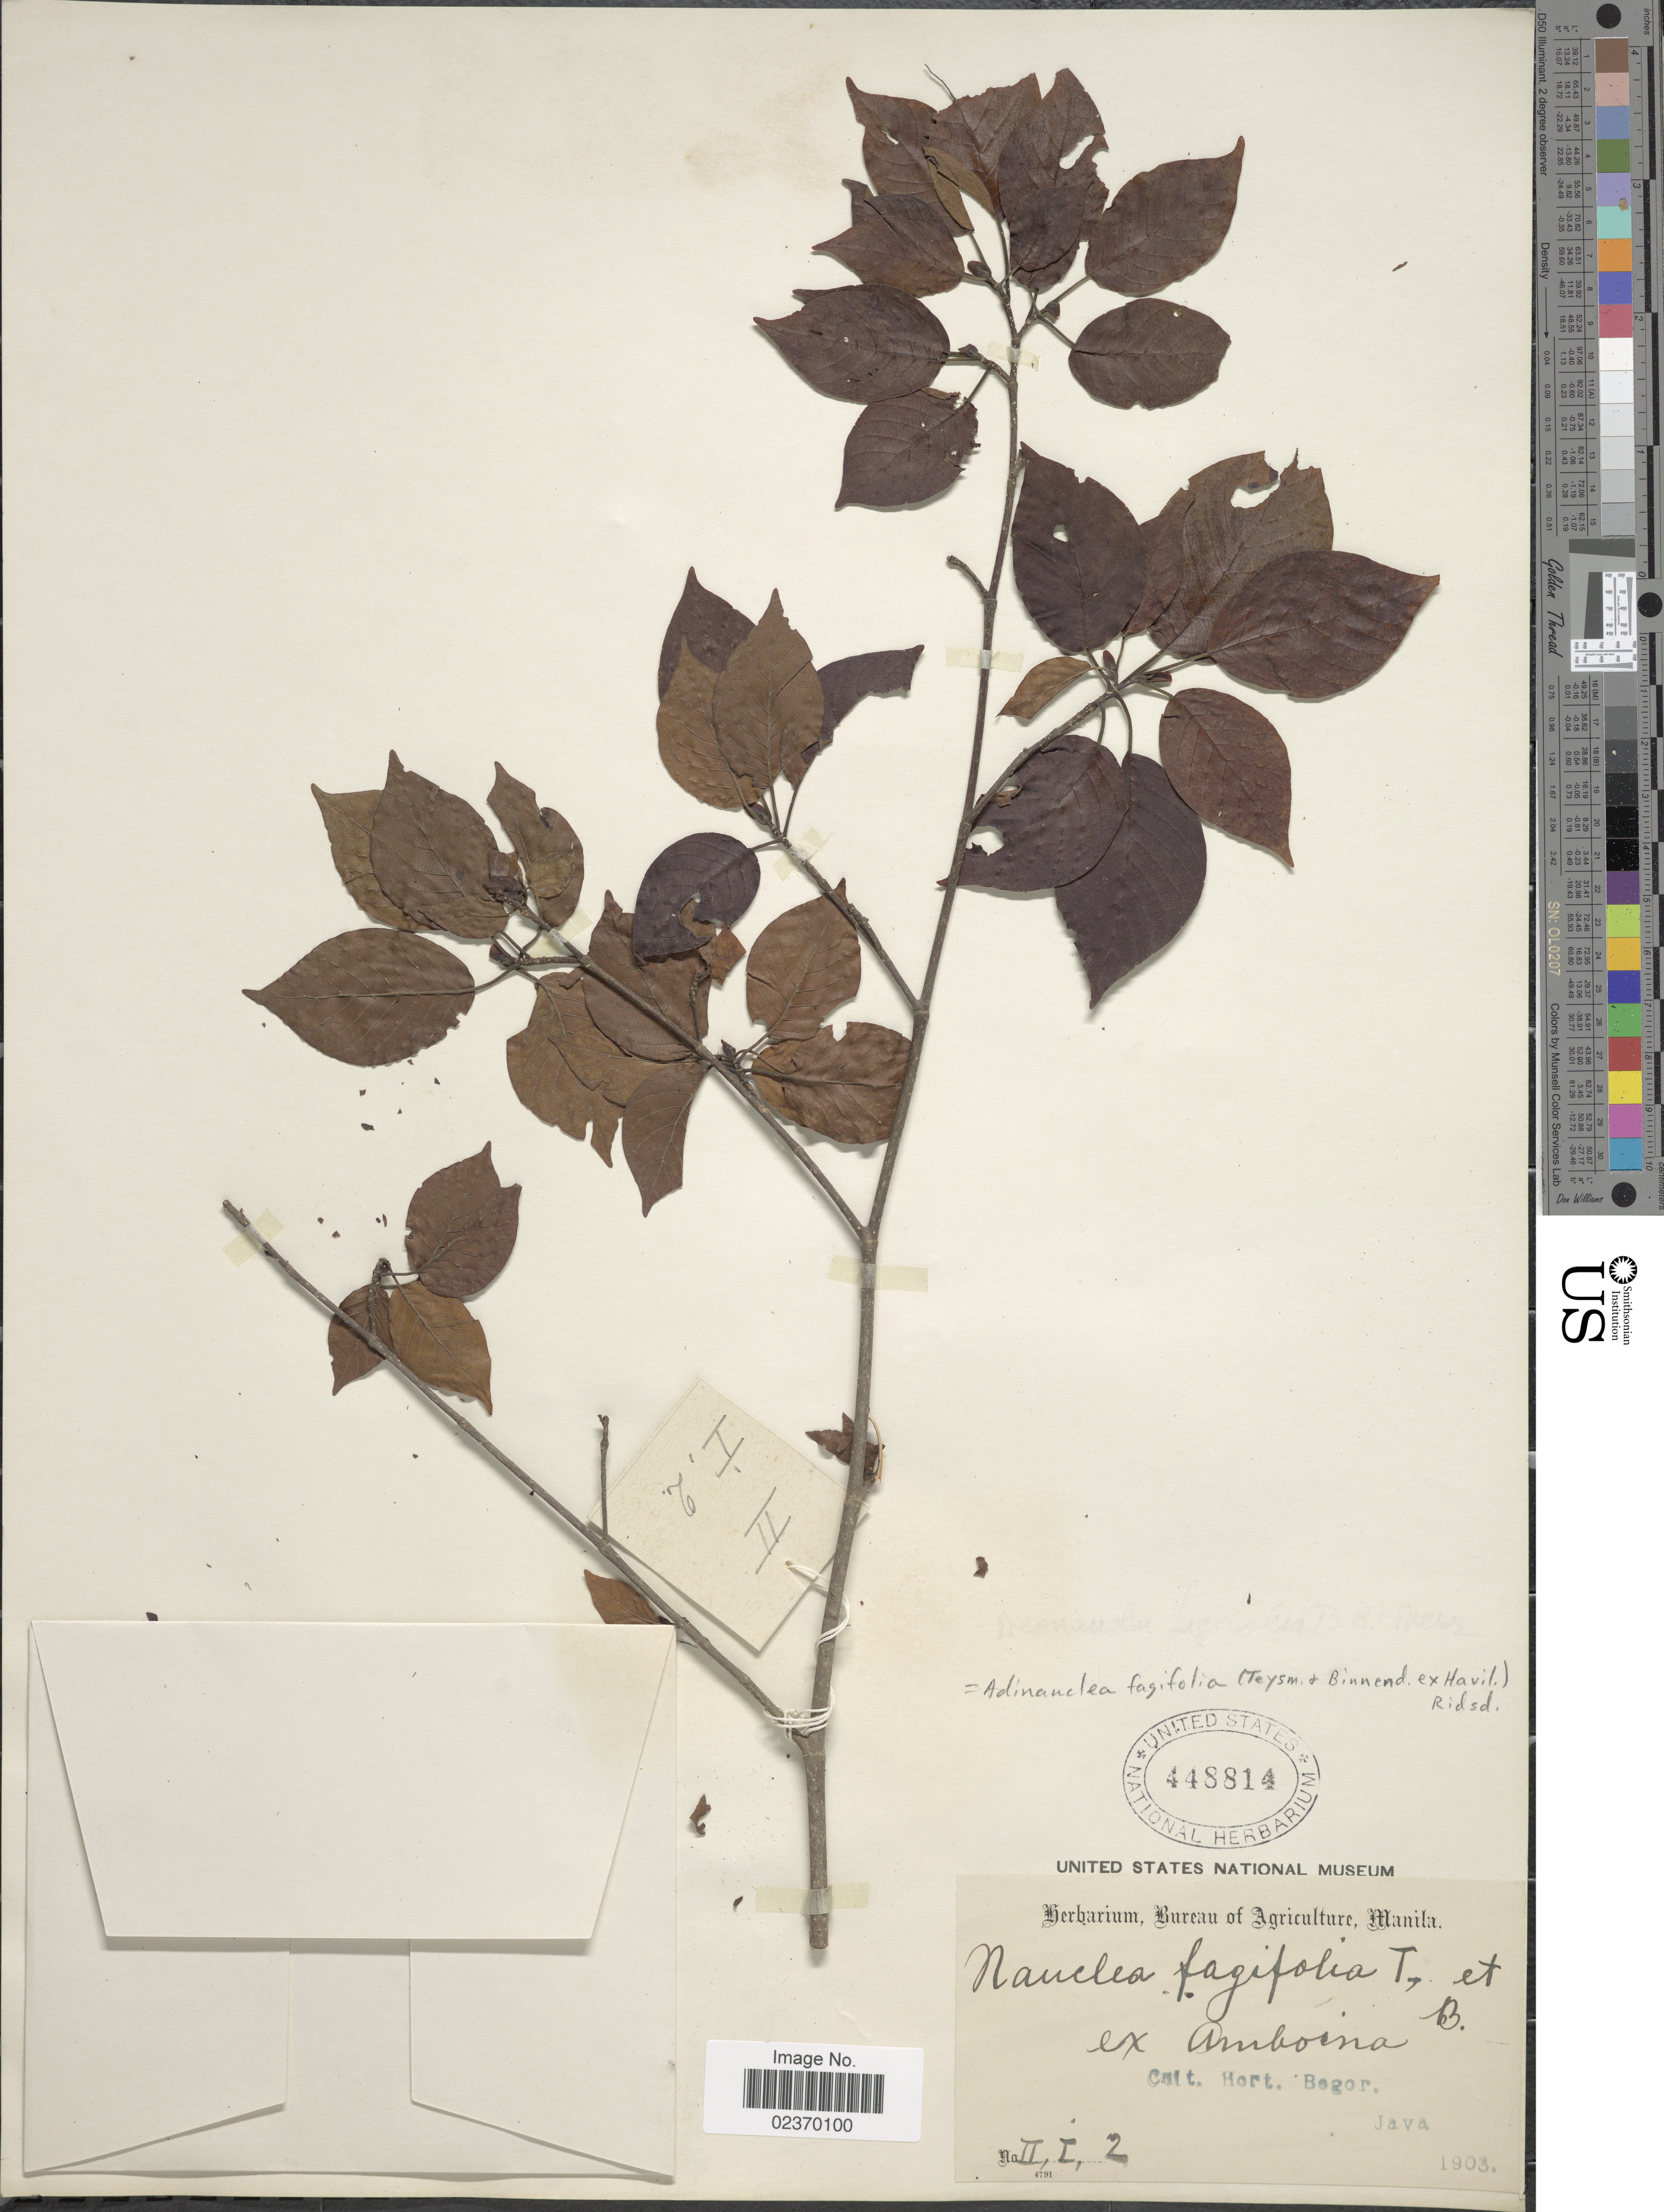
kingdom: Plantae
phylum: Tracheophyta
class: Magnoliopsida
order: Gentianales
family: Rubiaceae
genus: Neonauclea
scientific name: Neonauclea fagifolia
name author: (Teijsm. & Binn. ex Havil.) Merr.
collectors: ex Herb. Bur. Agric. Manila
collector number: II, I, 2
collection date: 1903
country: Indonesia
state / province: Java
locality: ex Amboina [unsure placement] Cult Hort Bogor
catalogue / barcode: US 448814